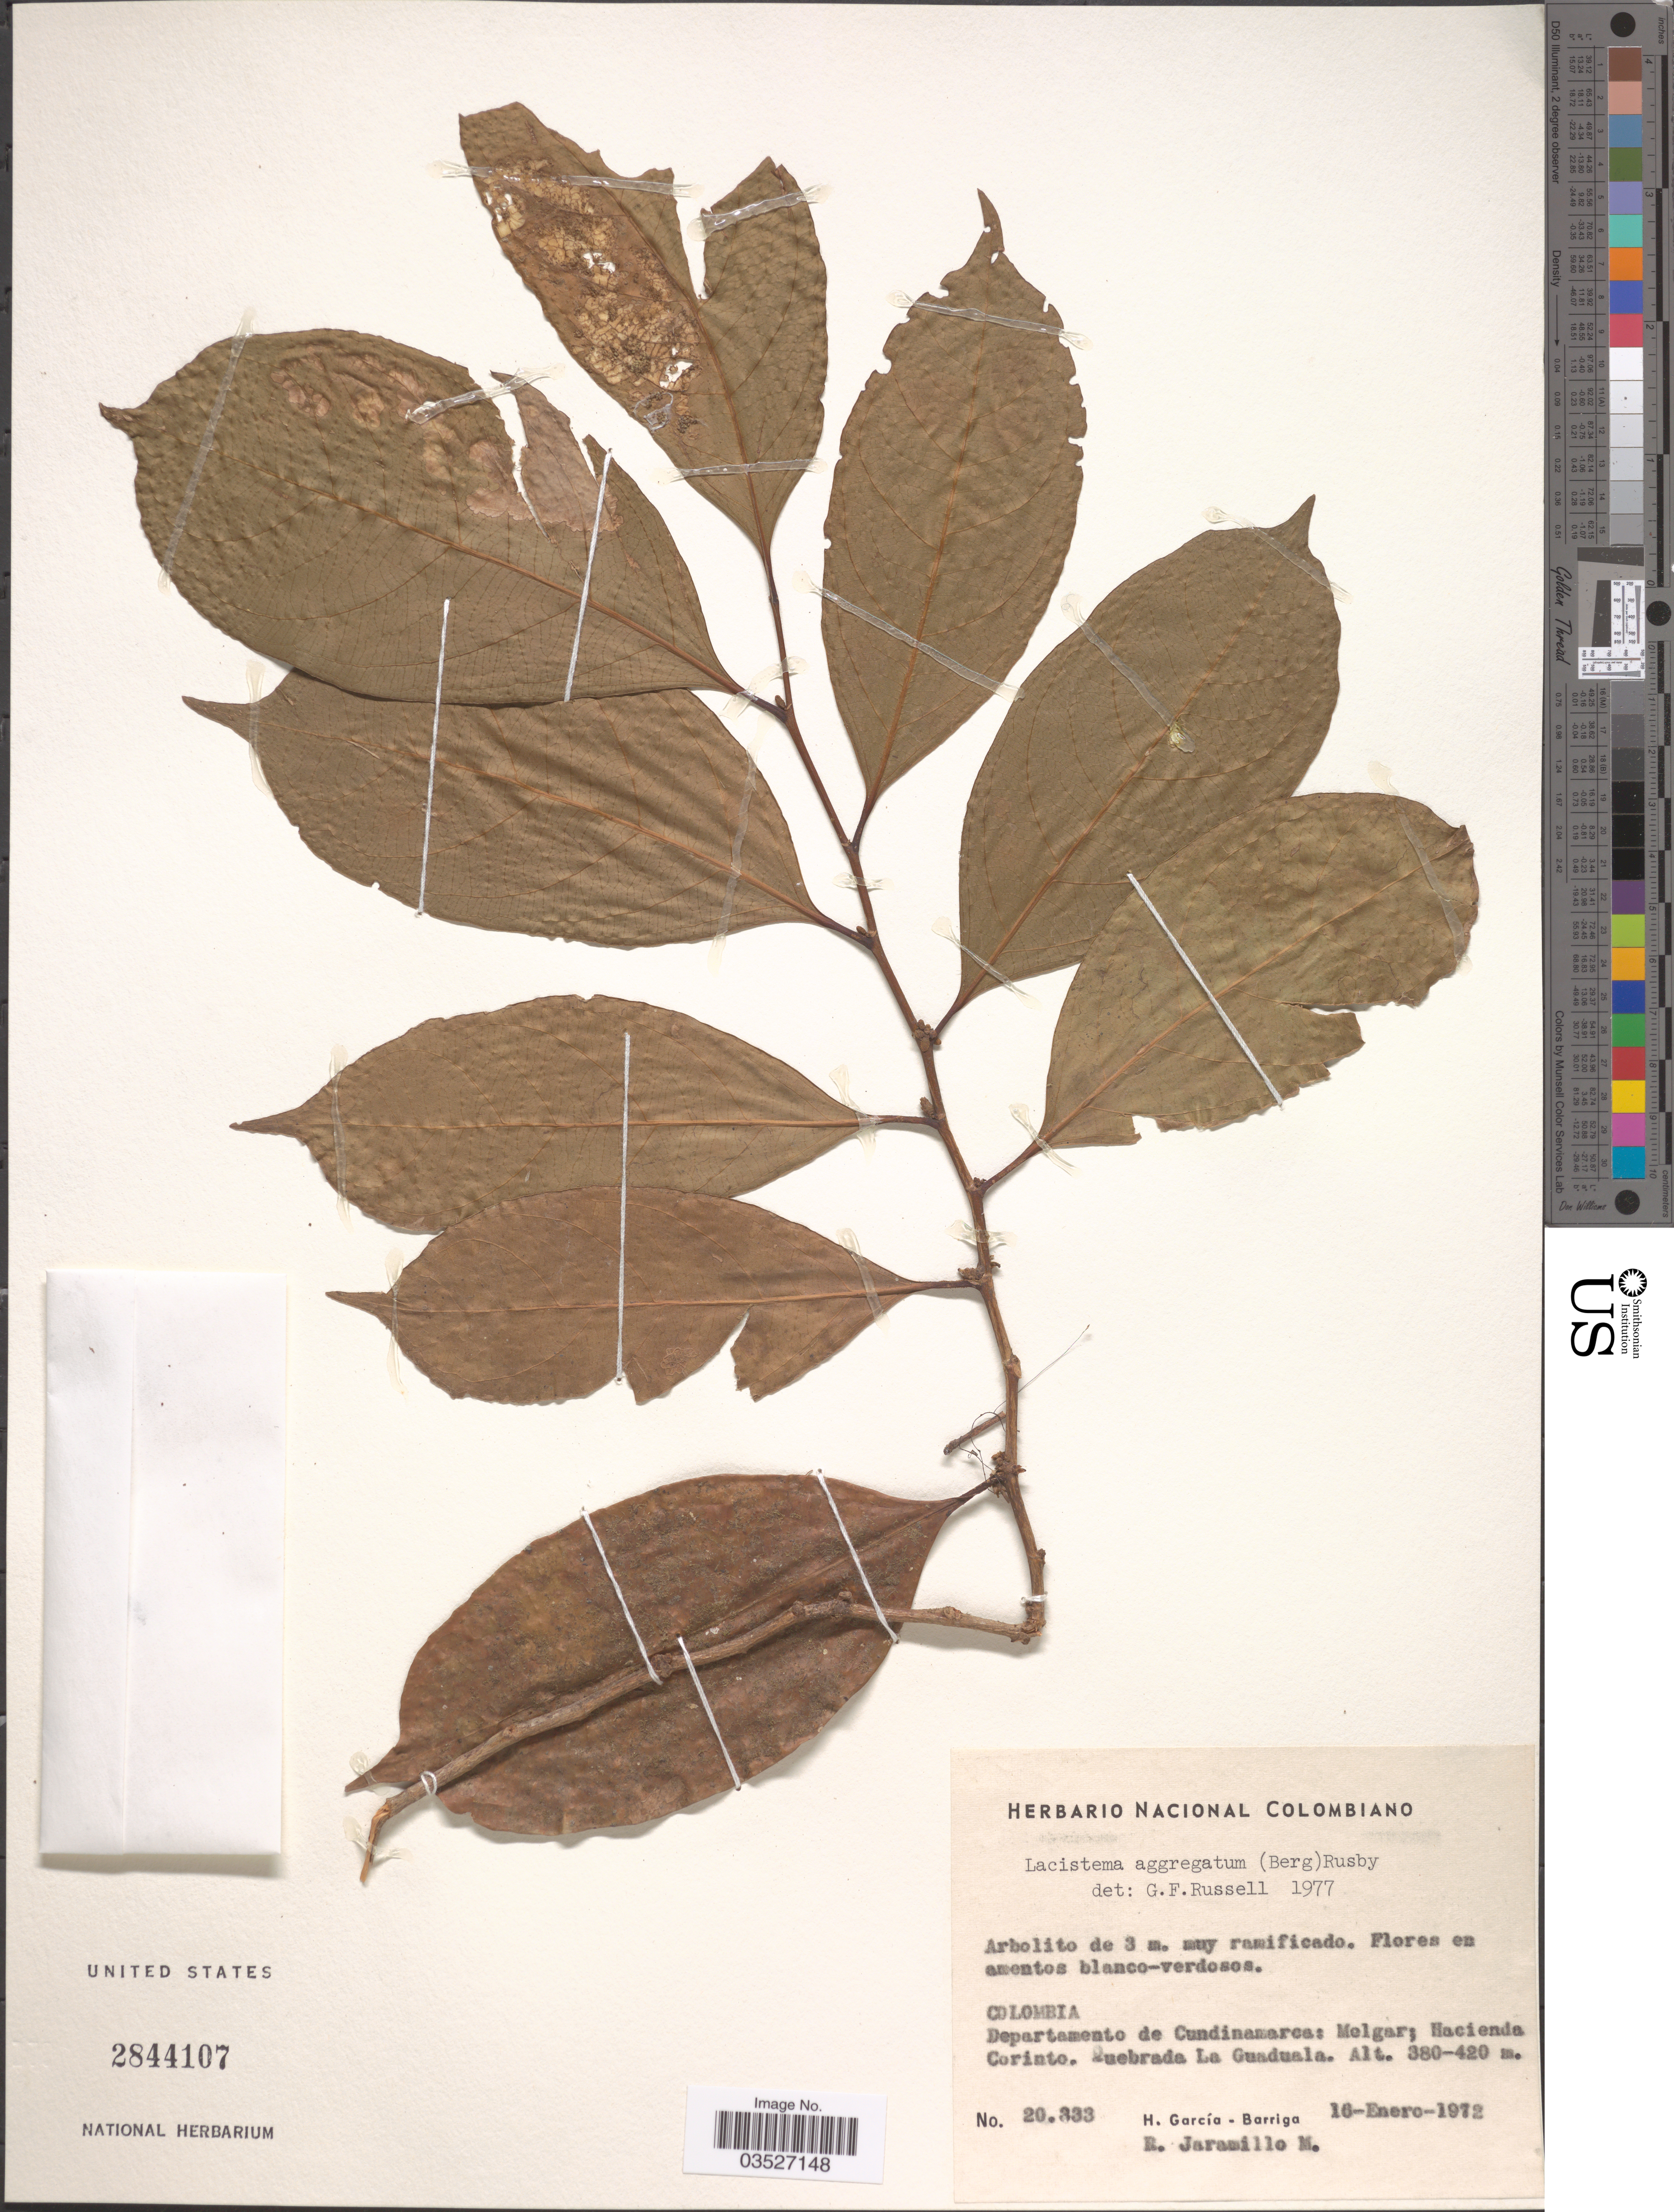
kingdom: Plantae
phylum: Tracheophyta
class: Magnoliopsida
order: Malpighiales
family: Lacistemataceae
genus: Lacistema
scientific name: Lacistema aggregatum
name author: (P.J. Bergius) Rusby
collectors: H. García Barriga & R. Jaramillo M.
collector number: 20333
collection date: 1972-01-16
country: Colombia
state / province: Cundinamarca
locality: Departamento de Cundinamarca: Melgar; Hacienda Corinto. Quebrada La Guaduala.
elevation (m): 380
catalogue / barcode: US 2844107